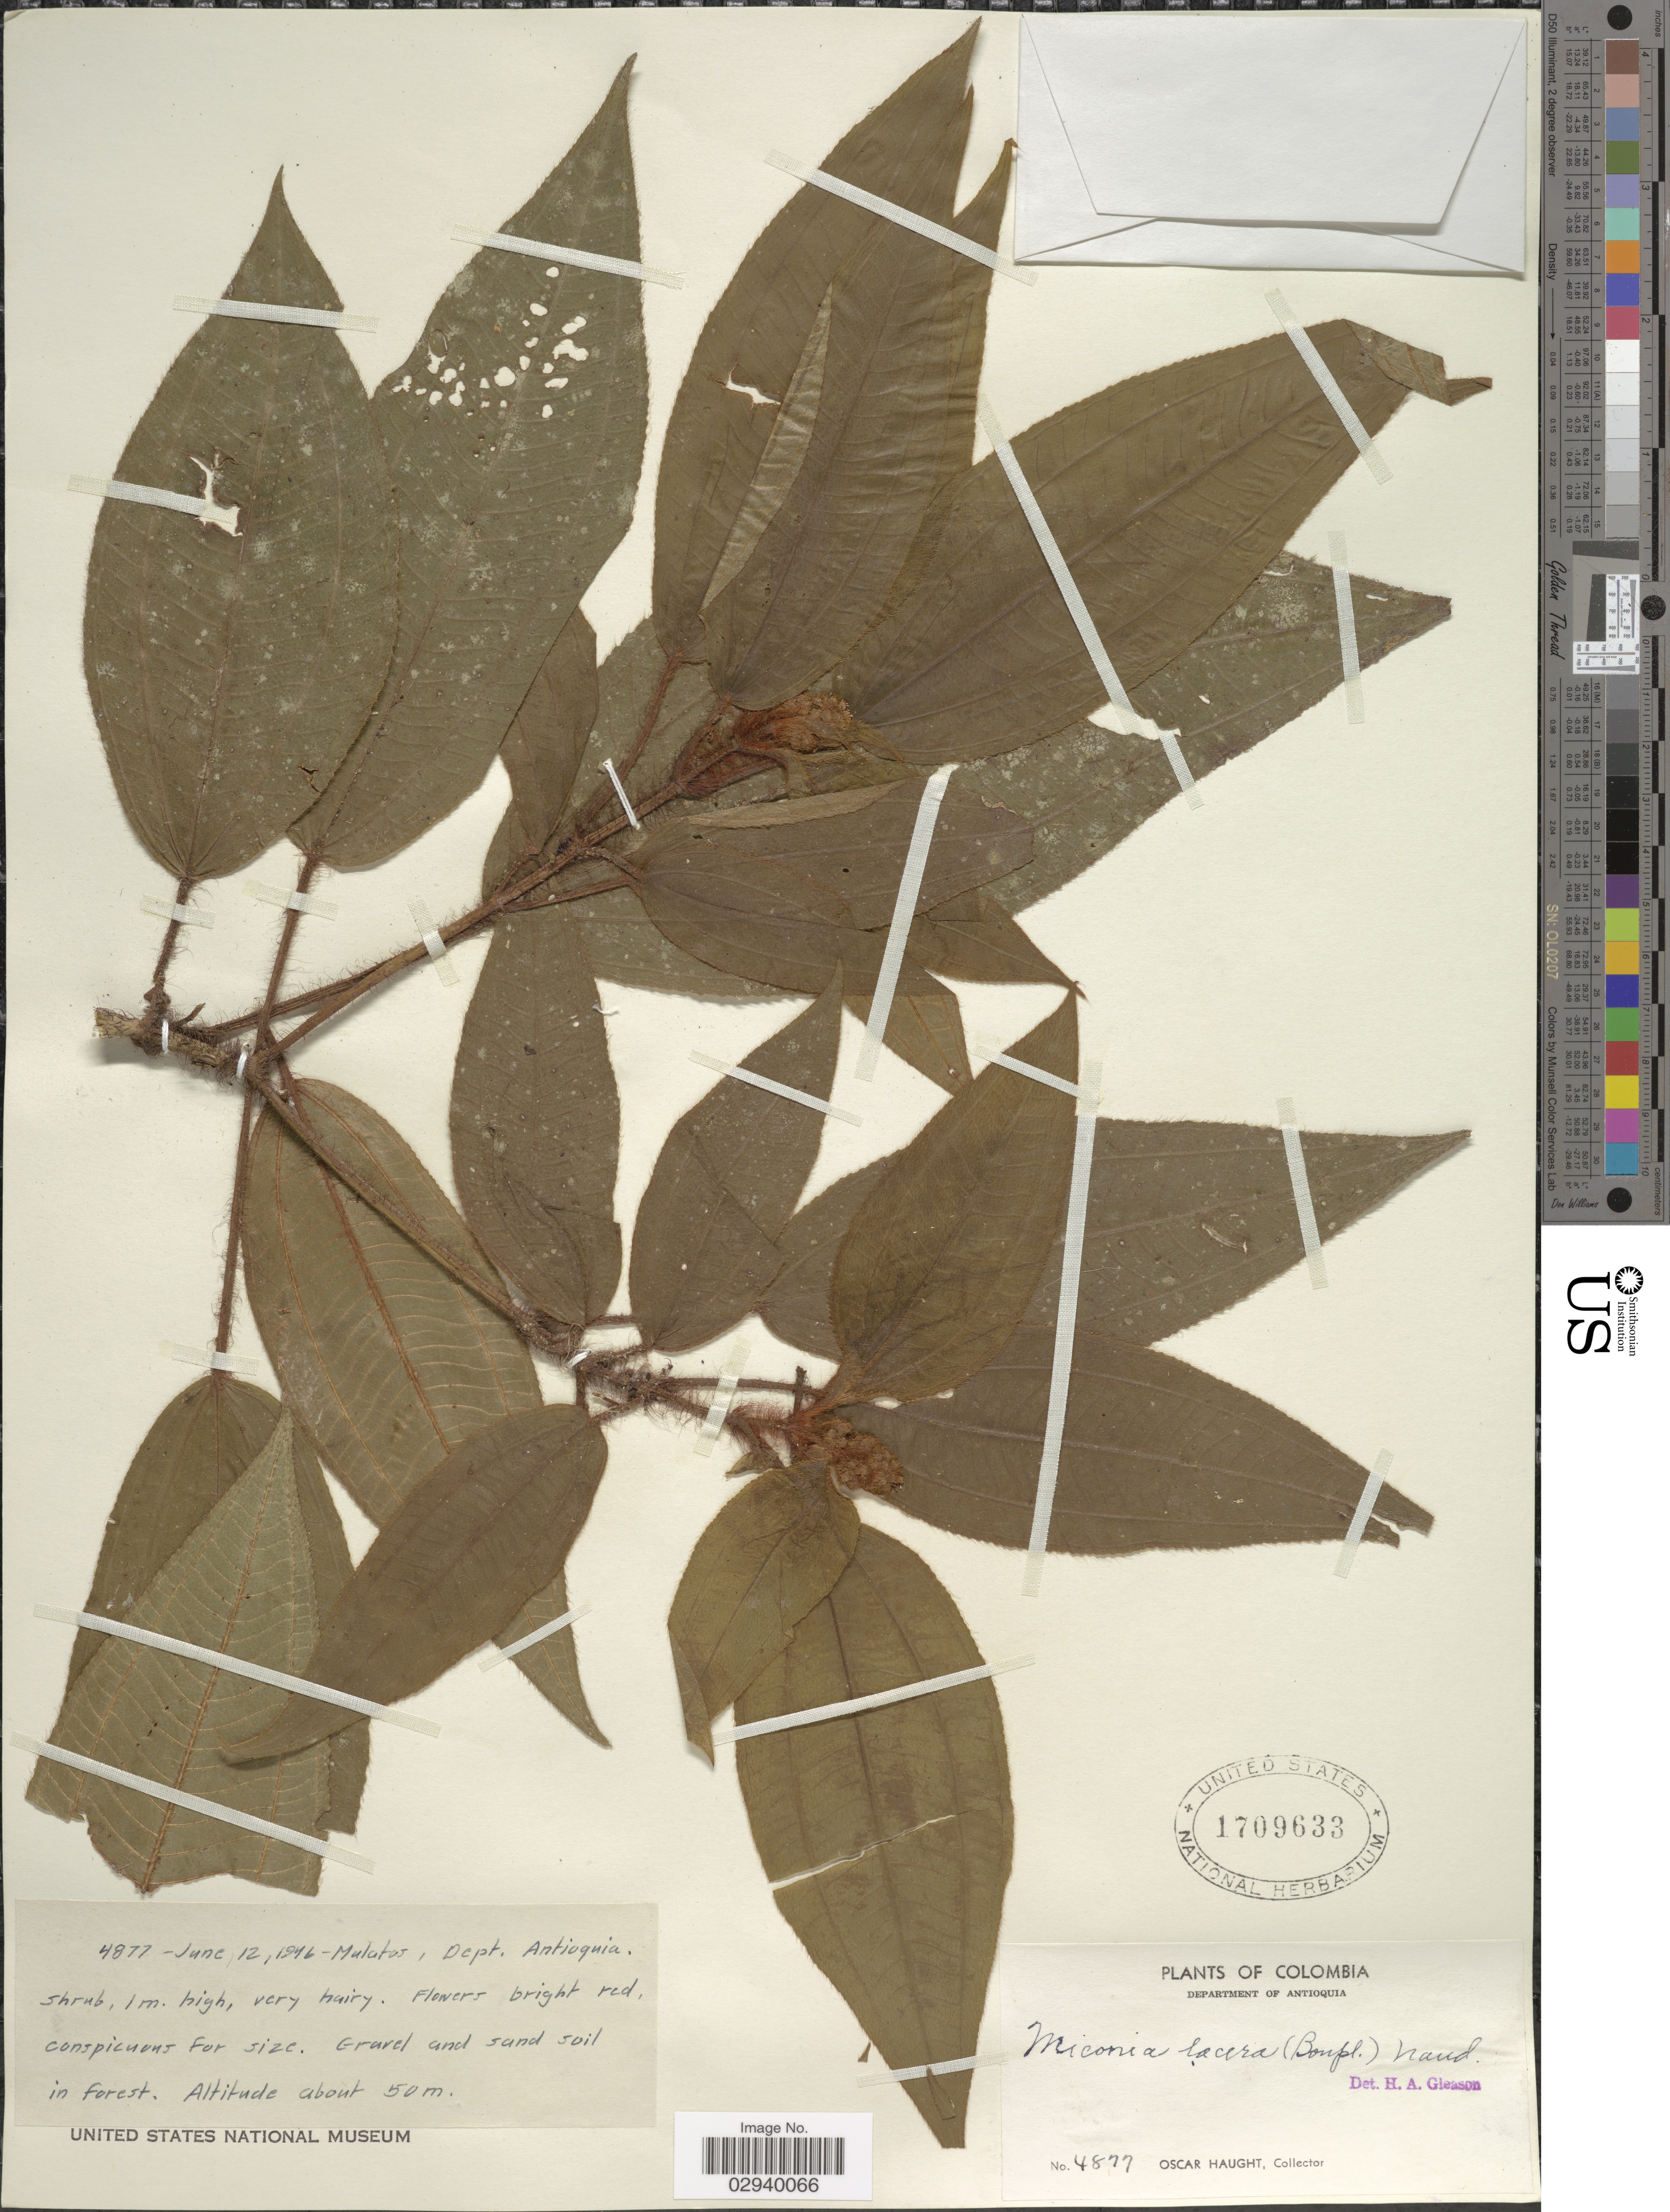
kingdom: Plantae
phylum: Tracheophyta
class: Magnoliopsida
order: Myrtales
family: Melastomataceae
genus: Miconia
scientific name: Miconia lacera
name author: (Bonpl.) Naudin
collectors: O. L. Haught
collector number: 4877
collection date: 1946-06-12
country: Colombia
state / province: Antioquia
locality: Department of Antioquia. Mulatos.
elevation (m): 50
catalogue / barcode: US 1709633